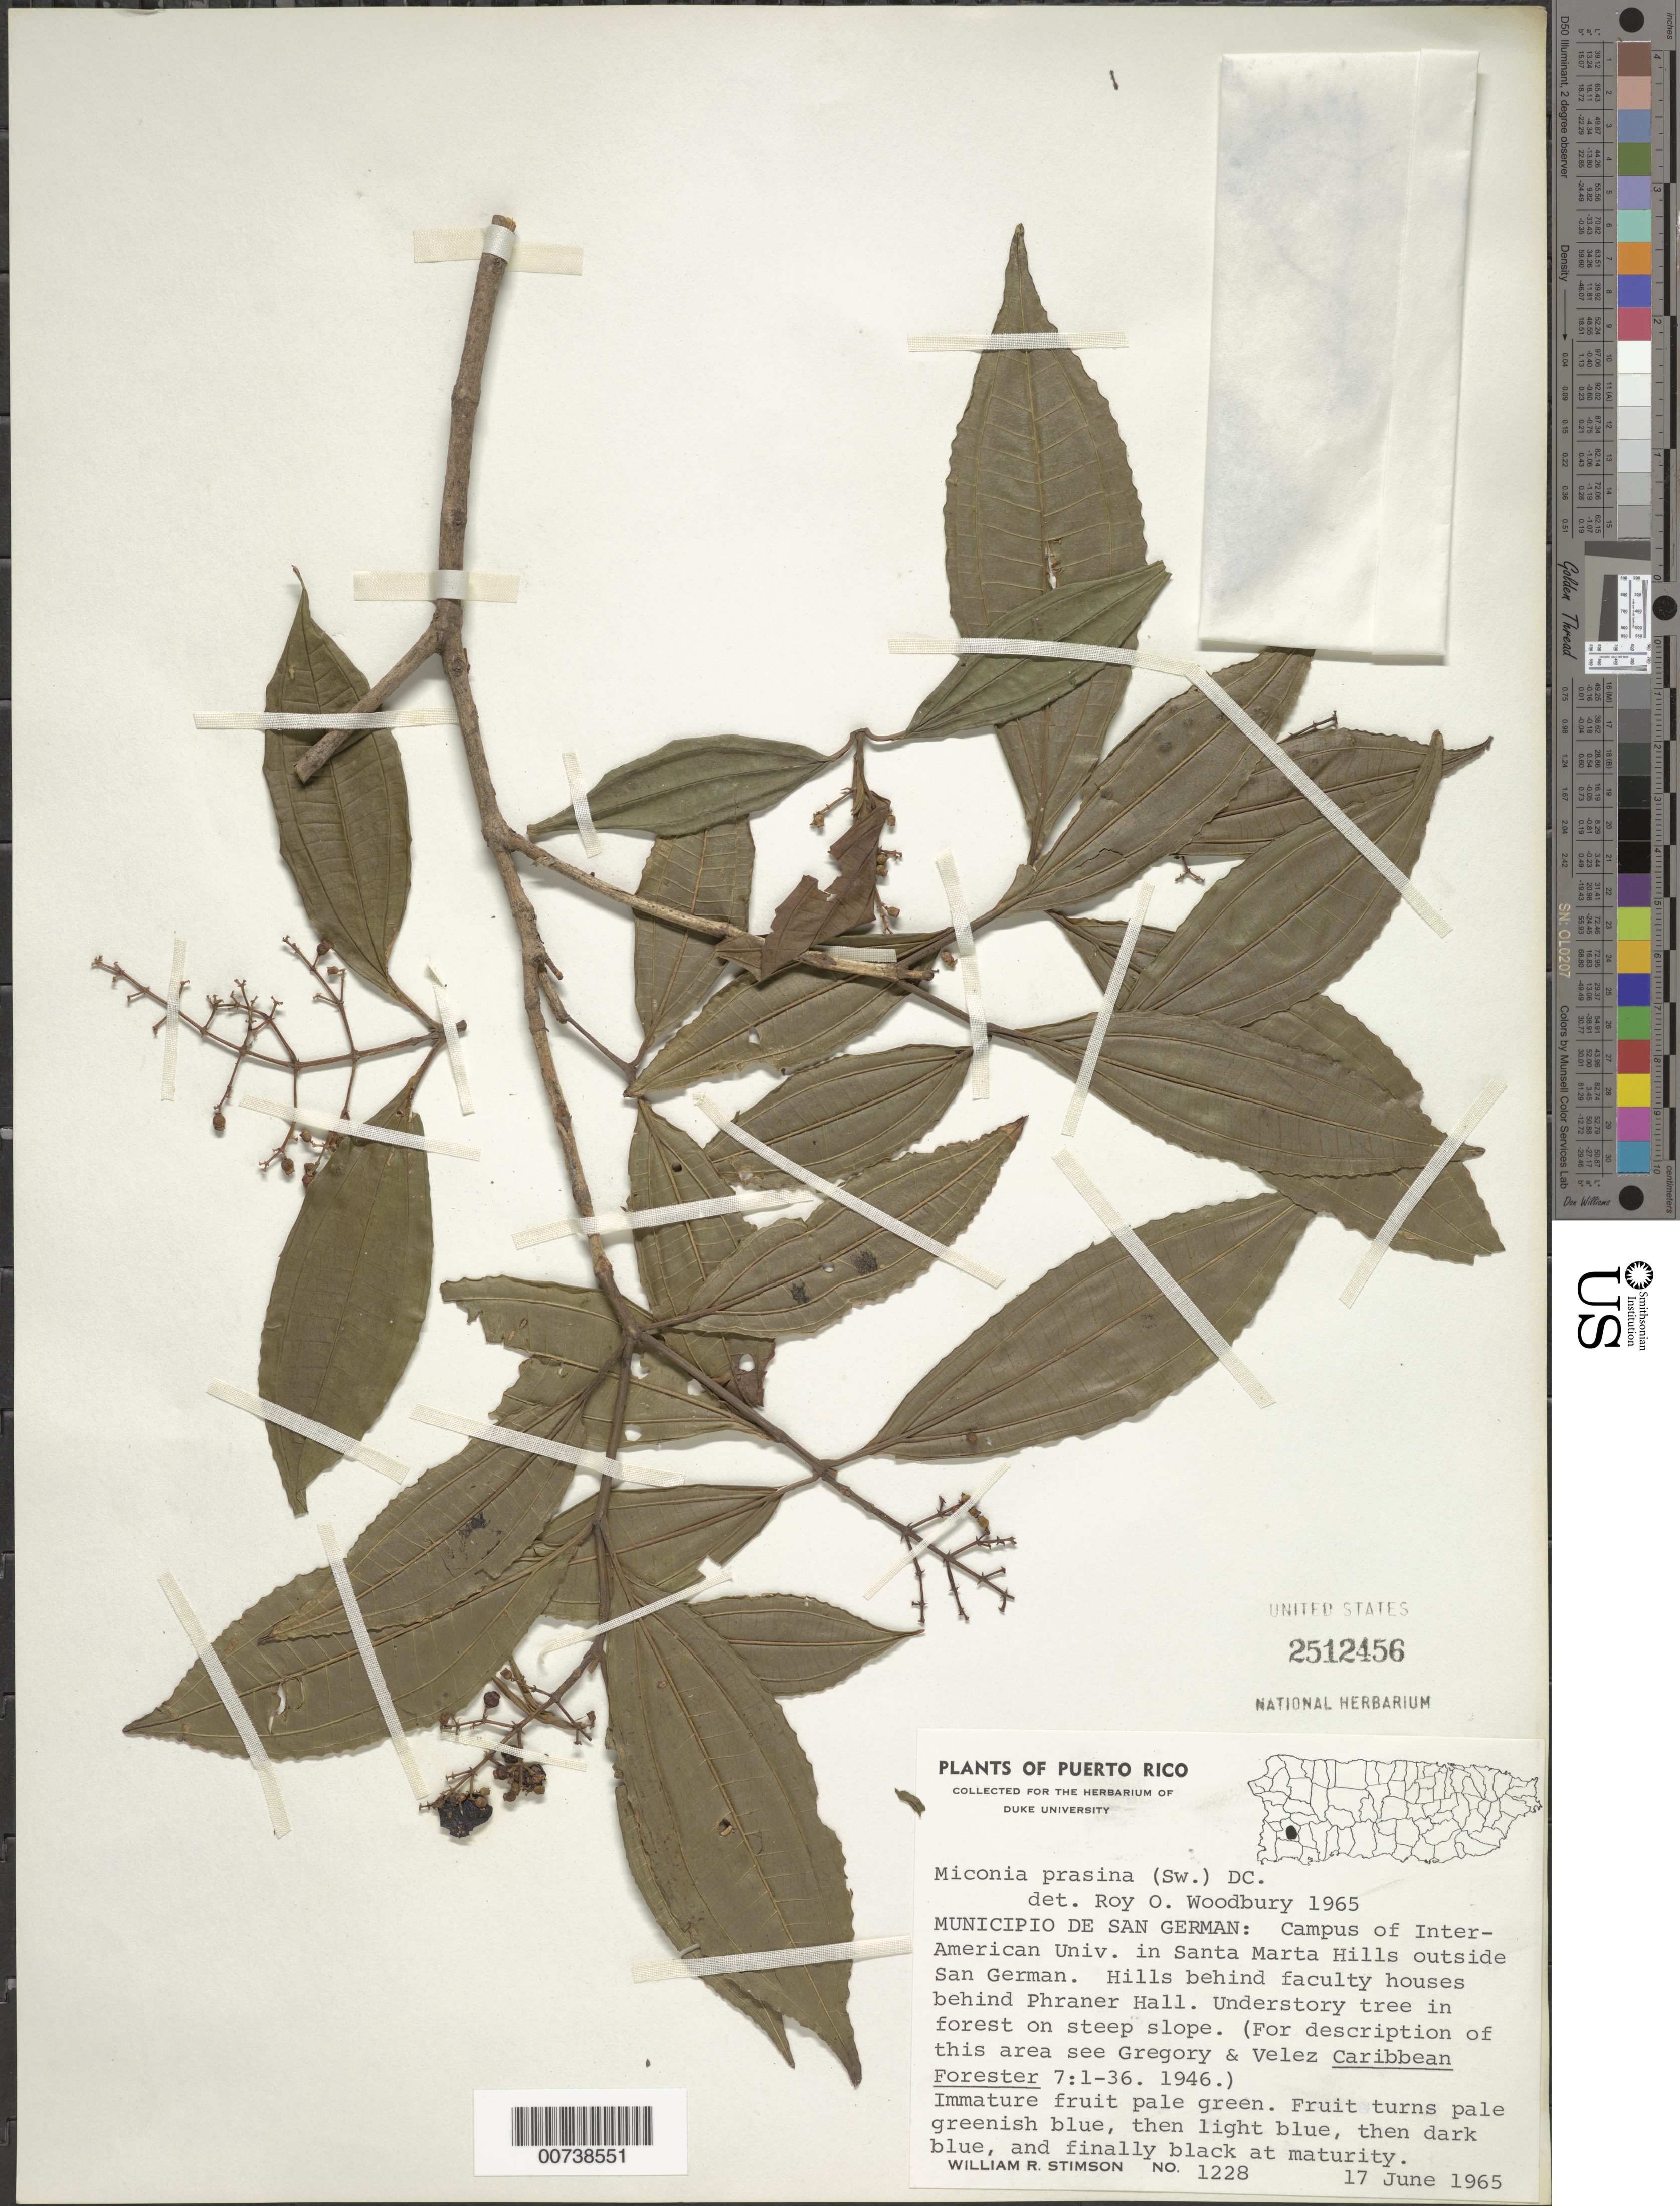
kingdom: Plantae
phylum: Tracheophyta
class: Magnoliopsida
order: Myrtales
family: Melastomataceae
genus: Miconia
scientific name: Miconia prasina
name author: (Sw.) DC.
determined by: Woodbury, R. O.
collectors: W. R. Stimson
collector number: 1228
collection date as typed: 17 Jun 1965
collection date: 1965-06-17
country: Puerto Rico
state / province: San Germán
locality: Mun. San Germán: Campus of Interamerican University in Santa Marta Hills outside San Germán. Hills behind faculty houses behind Phraner Hall.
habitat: Understory tree in forest on steep slope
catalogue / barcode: US 2512456